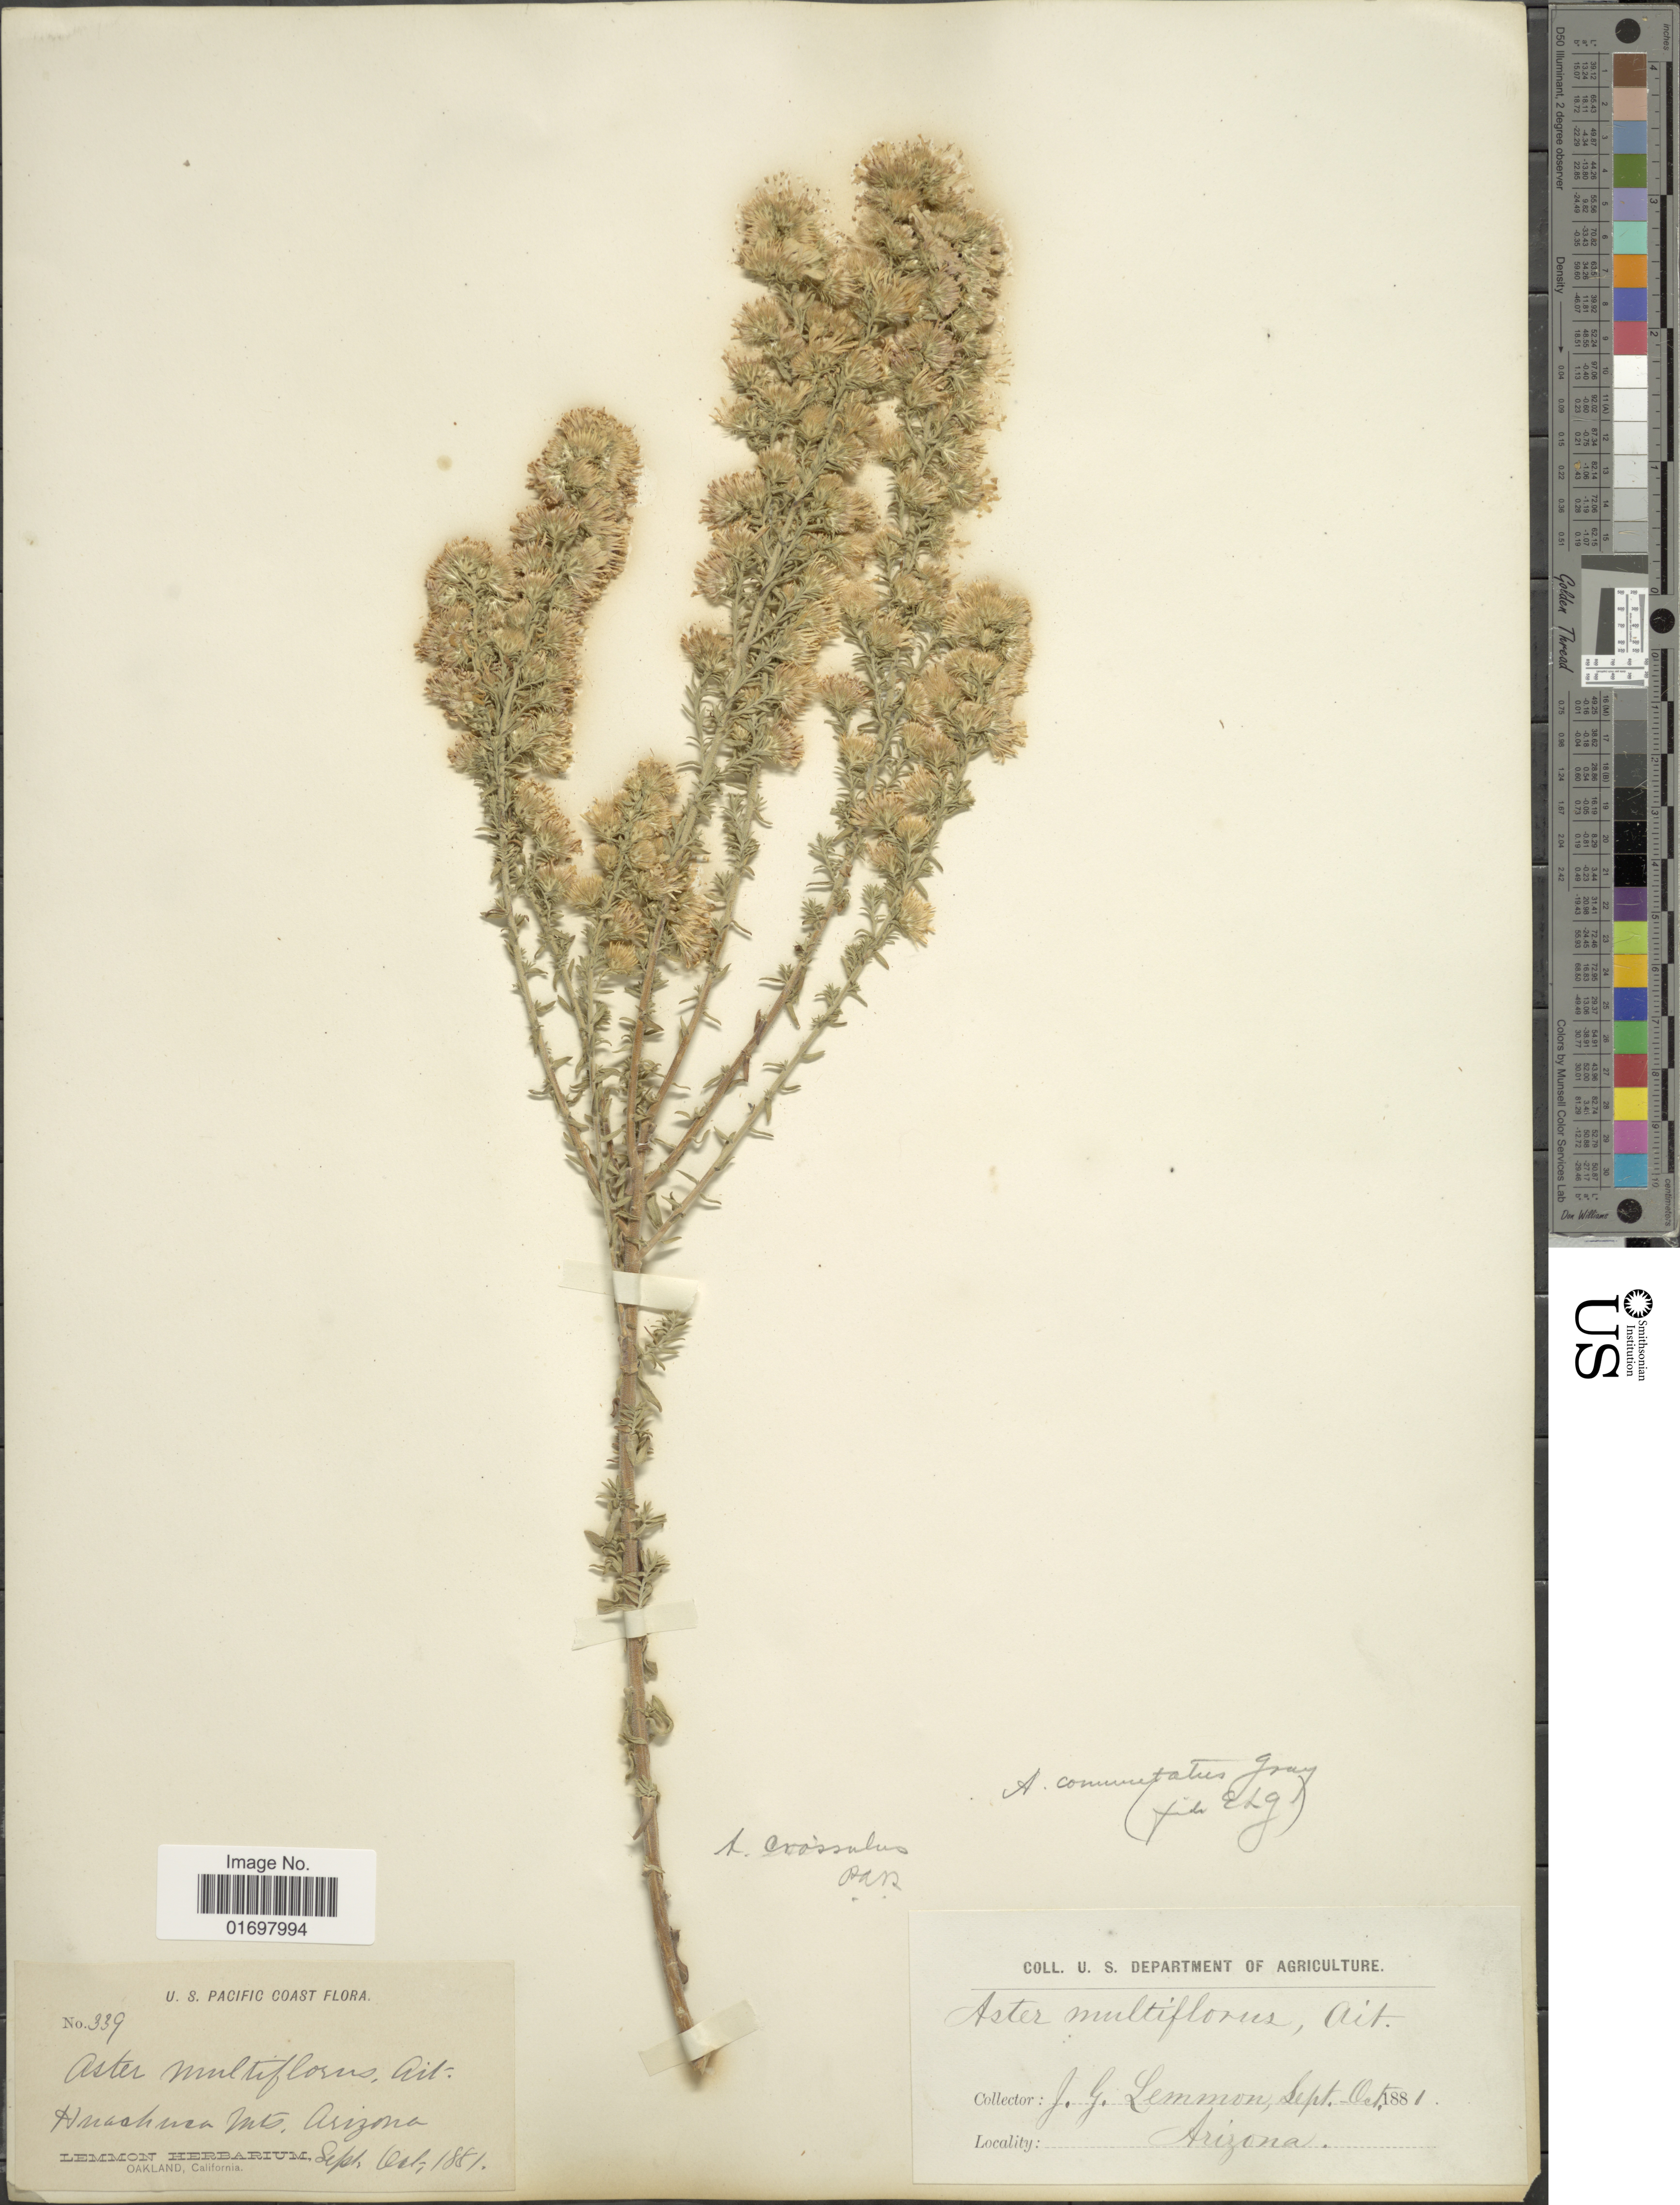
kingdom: Plantae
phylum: Tracheophyta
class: Magnoliopsida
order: Asterales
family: Asteraceae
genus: Symphyotrichum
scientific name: Symphyotrichum falcatum var. commutatum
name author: (Torr. & A. Gray) G.L. Nesom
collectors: J. Lemmon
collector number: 339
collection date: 1881-09/1881-10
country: United States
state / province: Arizona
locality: Huachuaca Mts. Arizona.